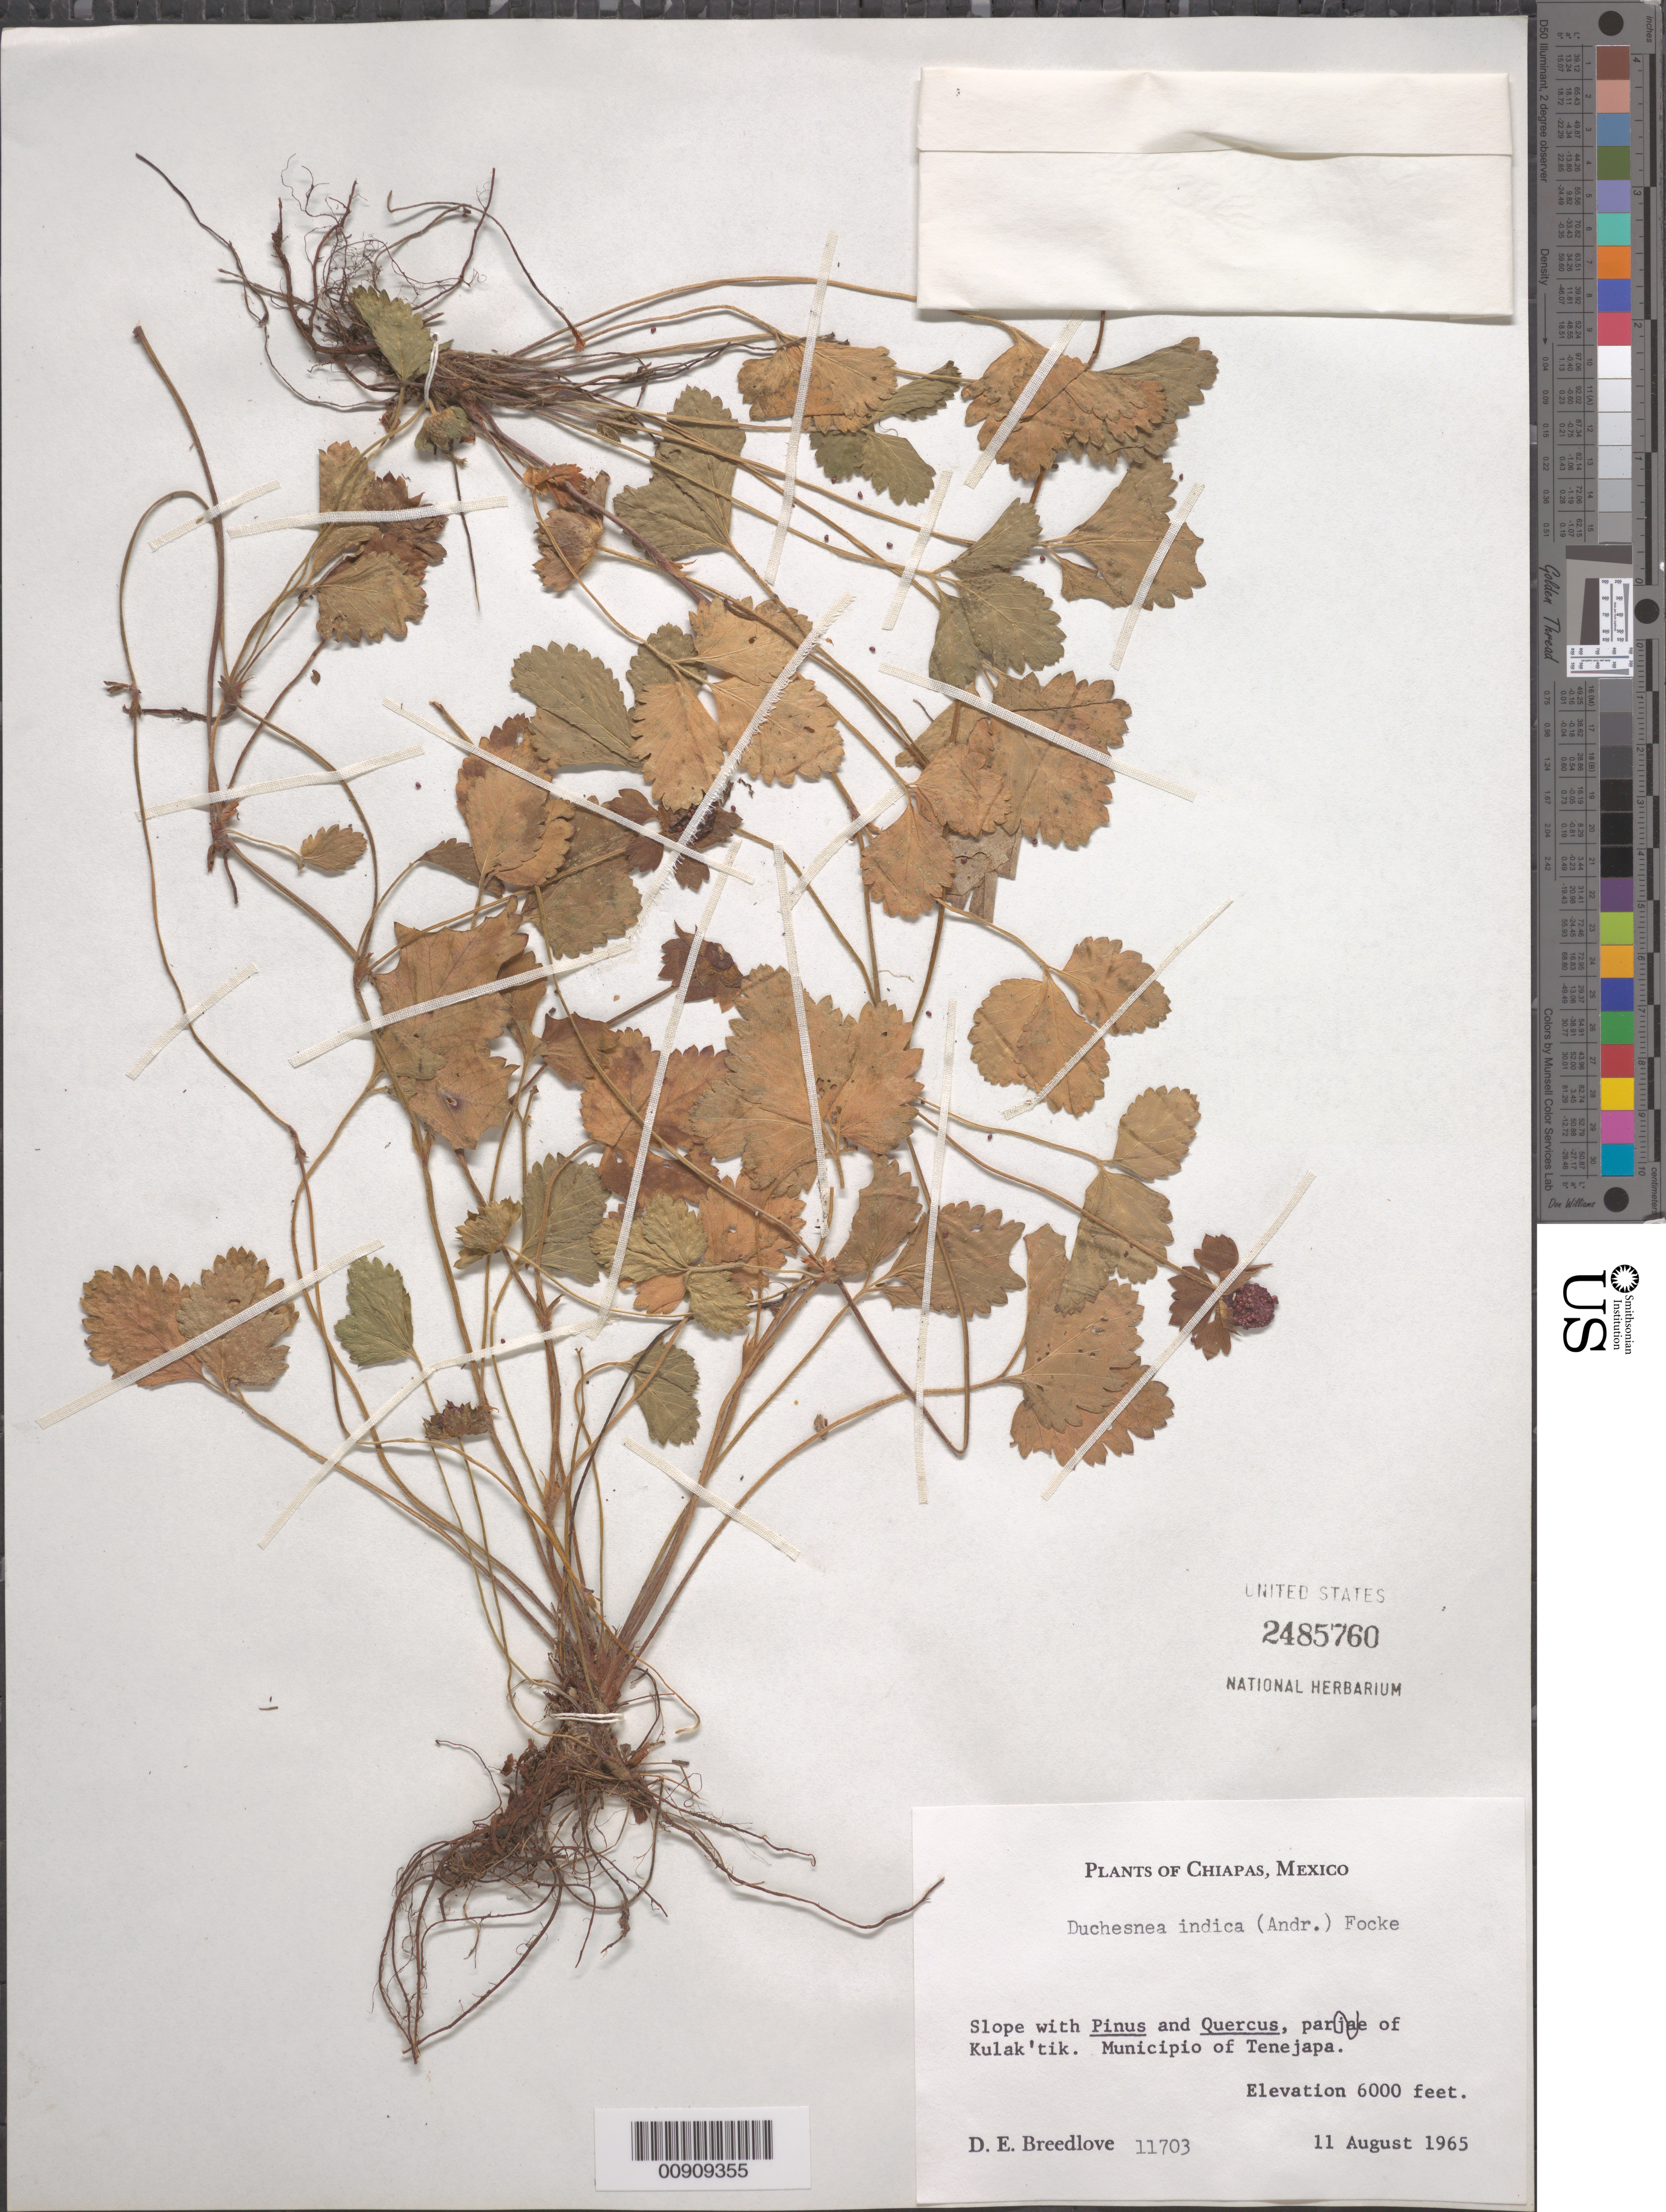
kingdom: Plantae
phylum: Tracheophyta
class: Magnoliopsida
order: Rosales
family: Rosaceae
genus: Potentilla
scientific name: Potentilla indica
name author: (Andrews) Th. Wolf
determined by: Strong, Mark T., (BOT), Smithsonian Institution - National Museum of Natural History (UNITED STATES)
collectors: D. E. Breedlove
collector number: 11703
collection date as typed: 11 Aug 1965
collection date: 1965-08-11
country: Mexico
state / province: Chiapas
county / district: Tenejapa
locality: Paraje of Kulak'tik. Municipio of Tenejapa, Chiapas.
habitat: Slope with Pinus and Quercus.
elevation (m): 1829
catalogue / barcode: US 2485760